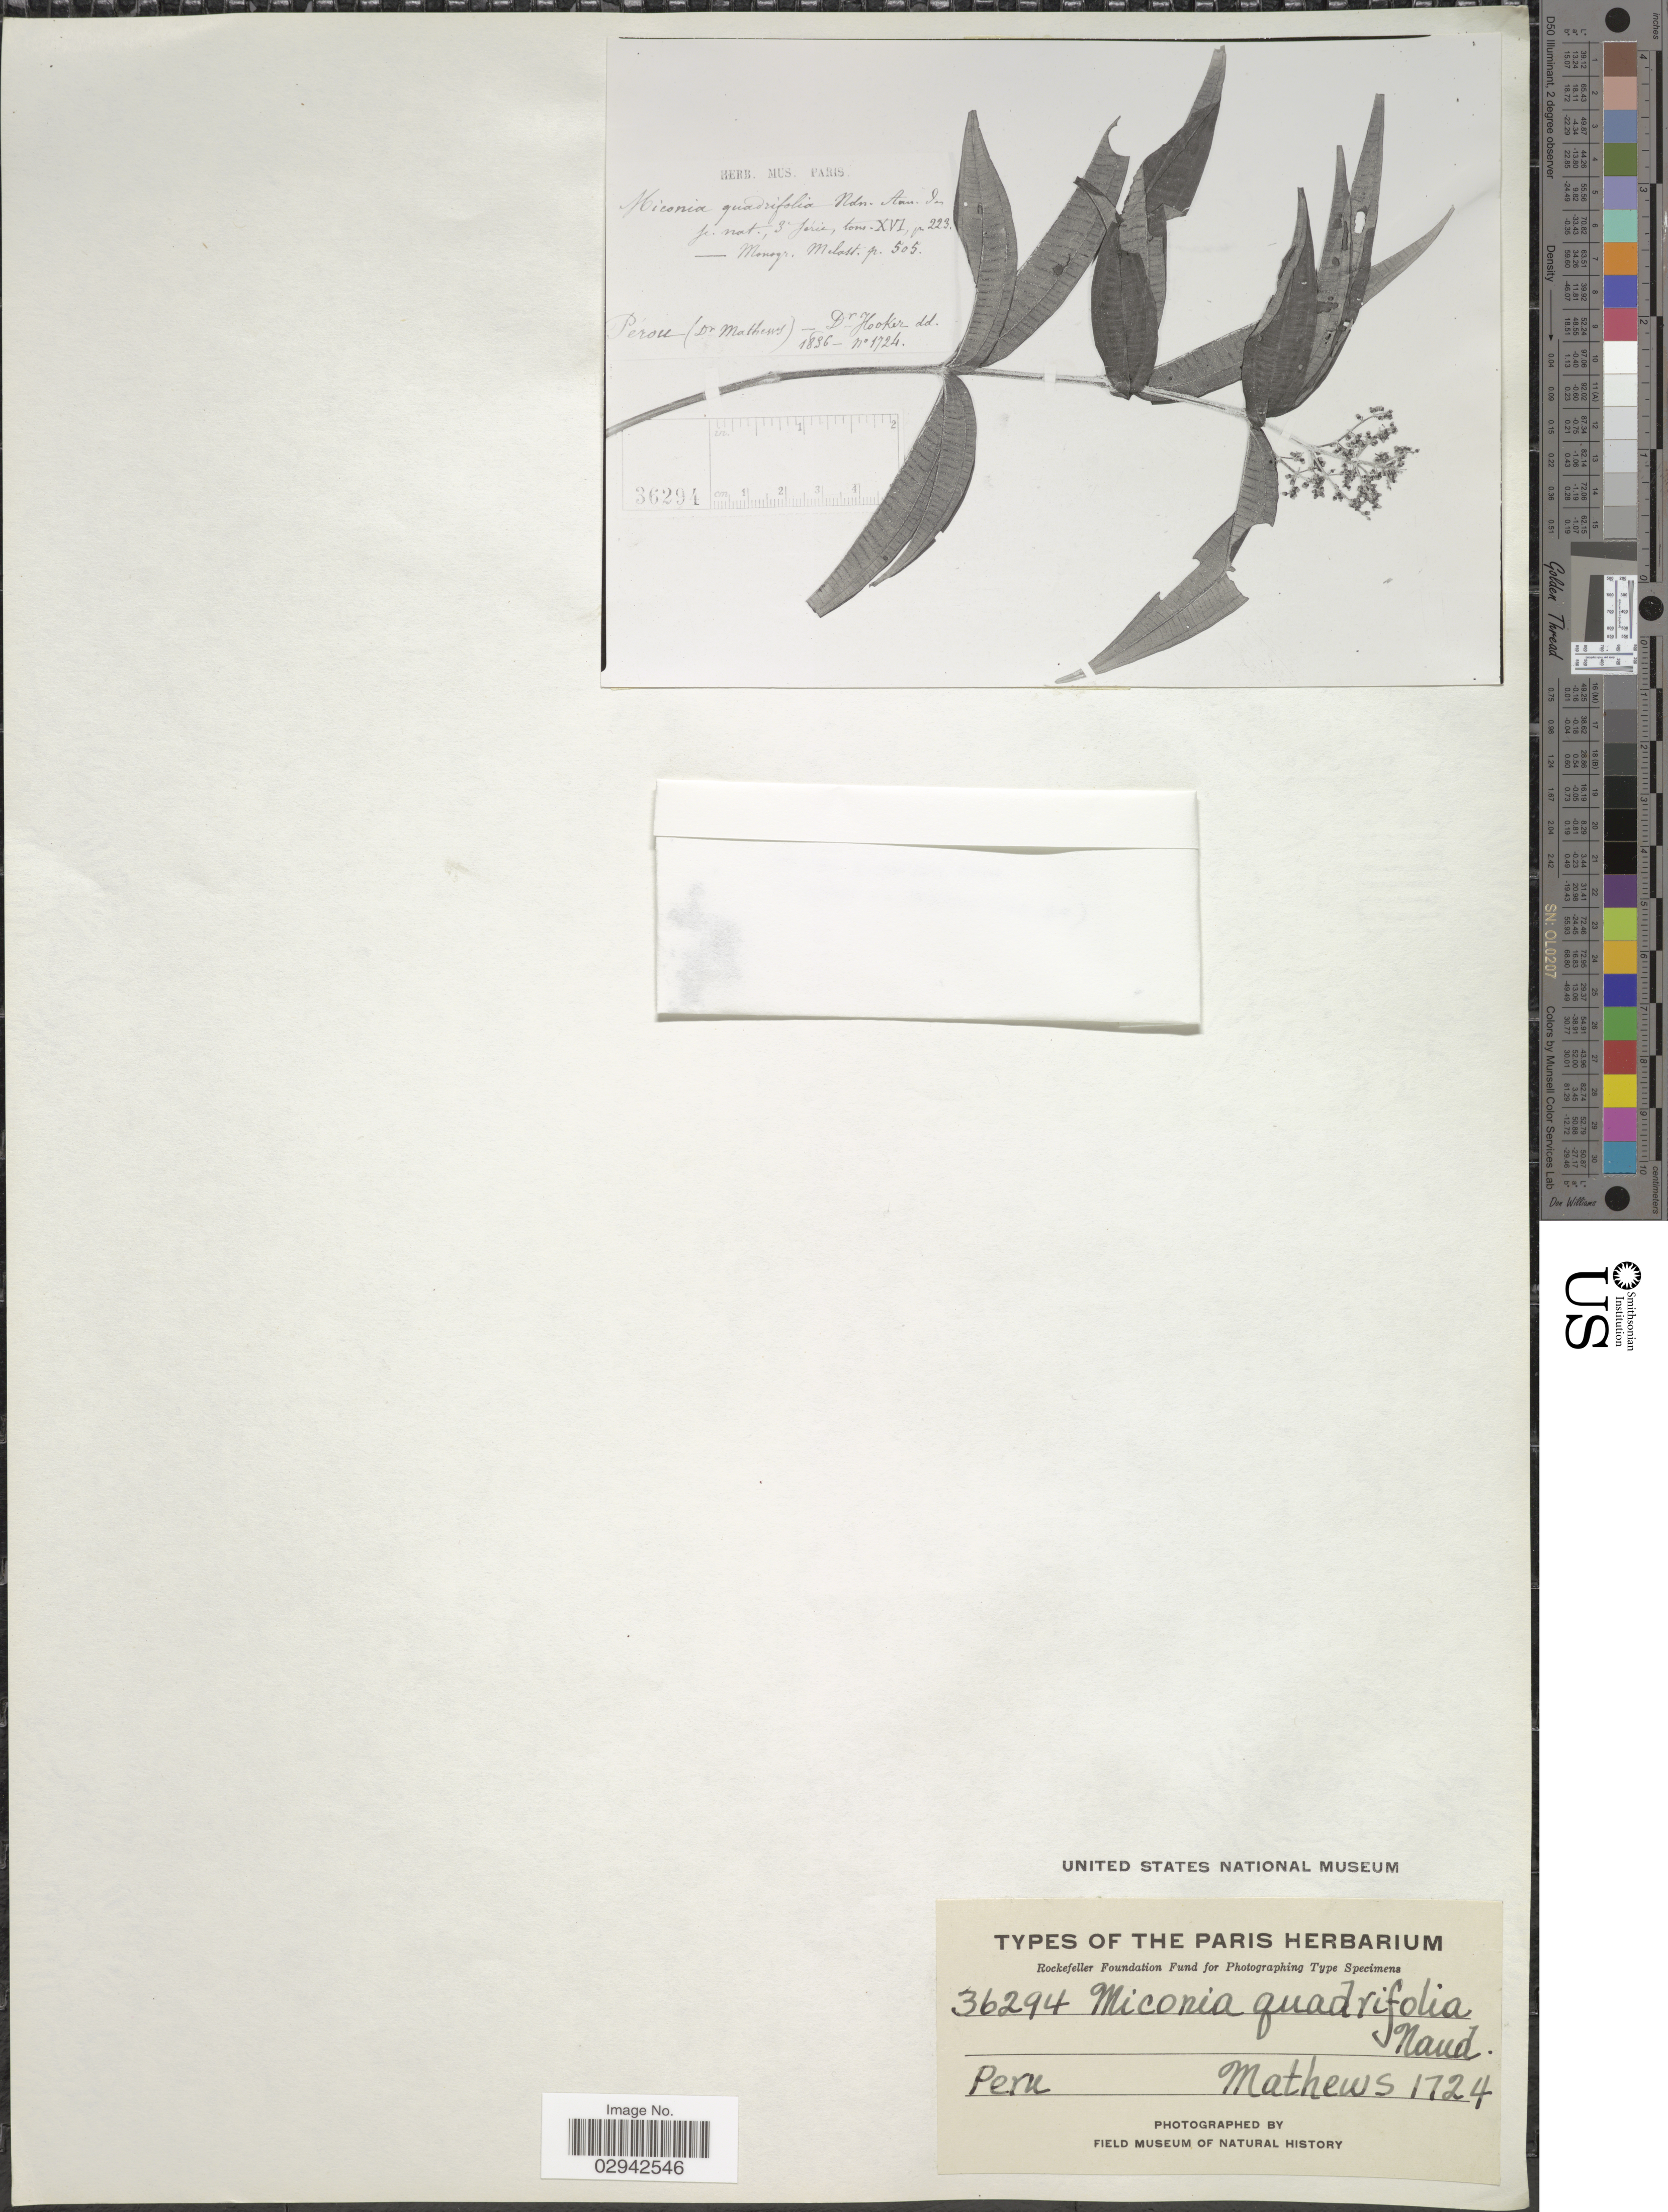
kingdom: Plantae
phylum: Tracheophyta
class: Magnoliopsida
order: Myrtales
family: Melastomataceae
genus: Miconia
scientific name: Miconia quadrifolia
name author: Naudin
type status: Type Collection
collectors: -- Mathews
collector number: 1724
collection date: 1936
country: Peru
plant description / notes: Photograph and fragmentary material of type specimen ex herb. Paris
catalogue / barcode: US 102997